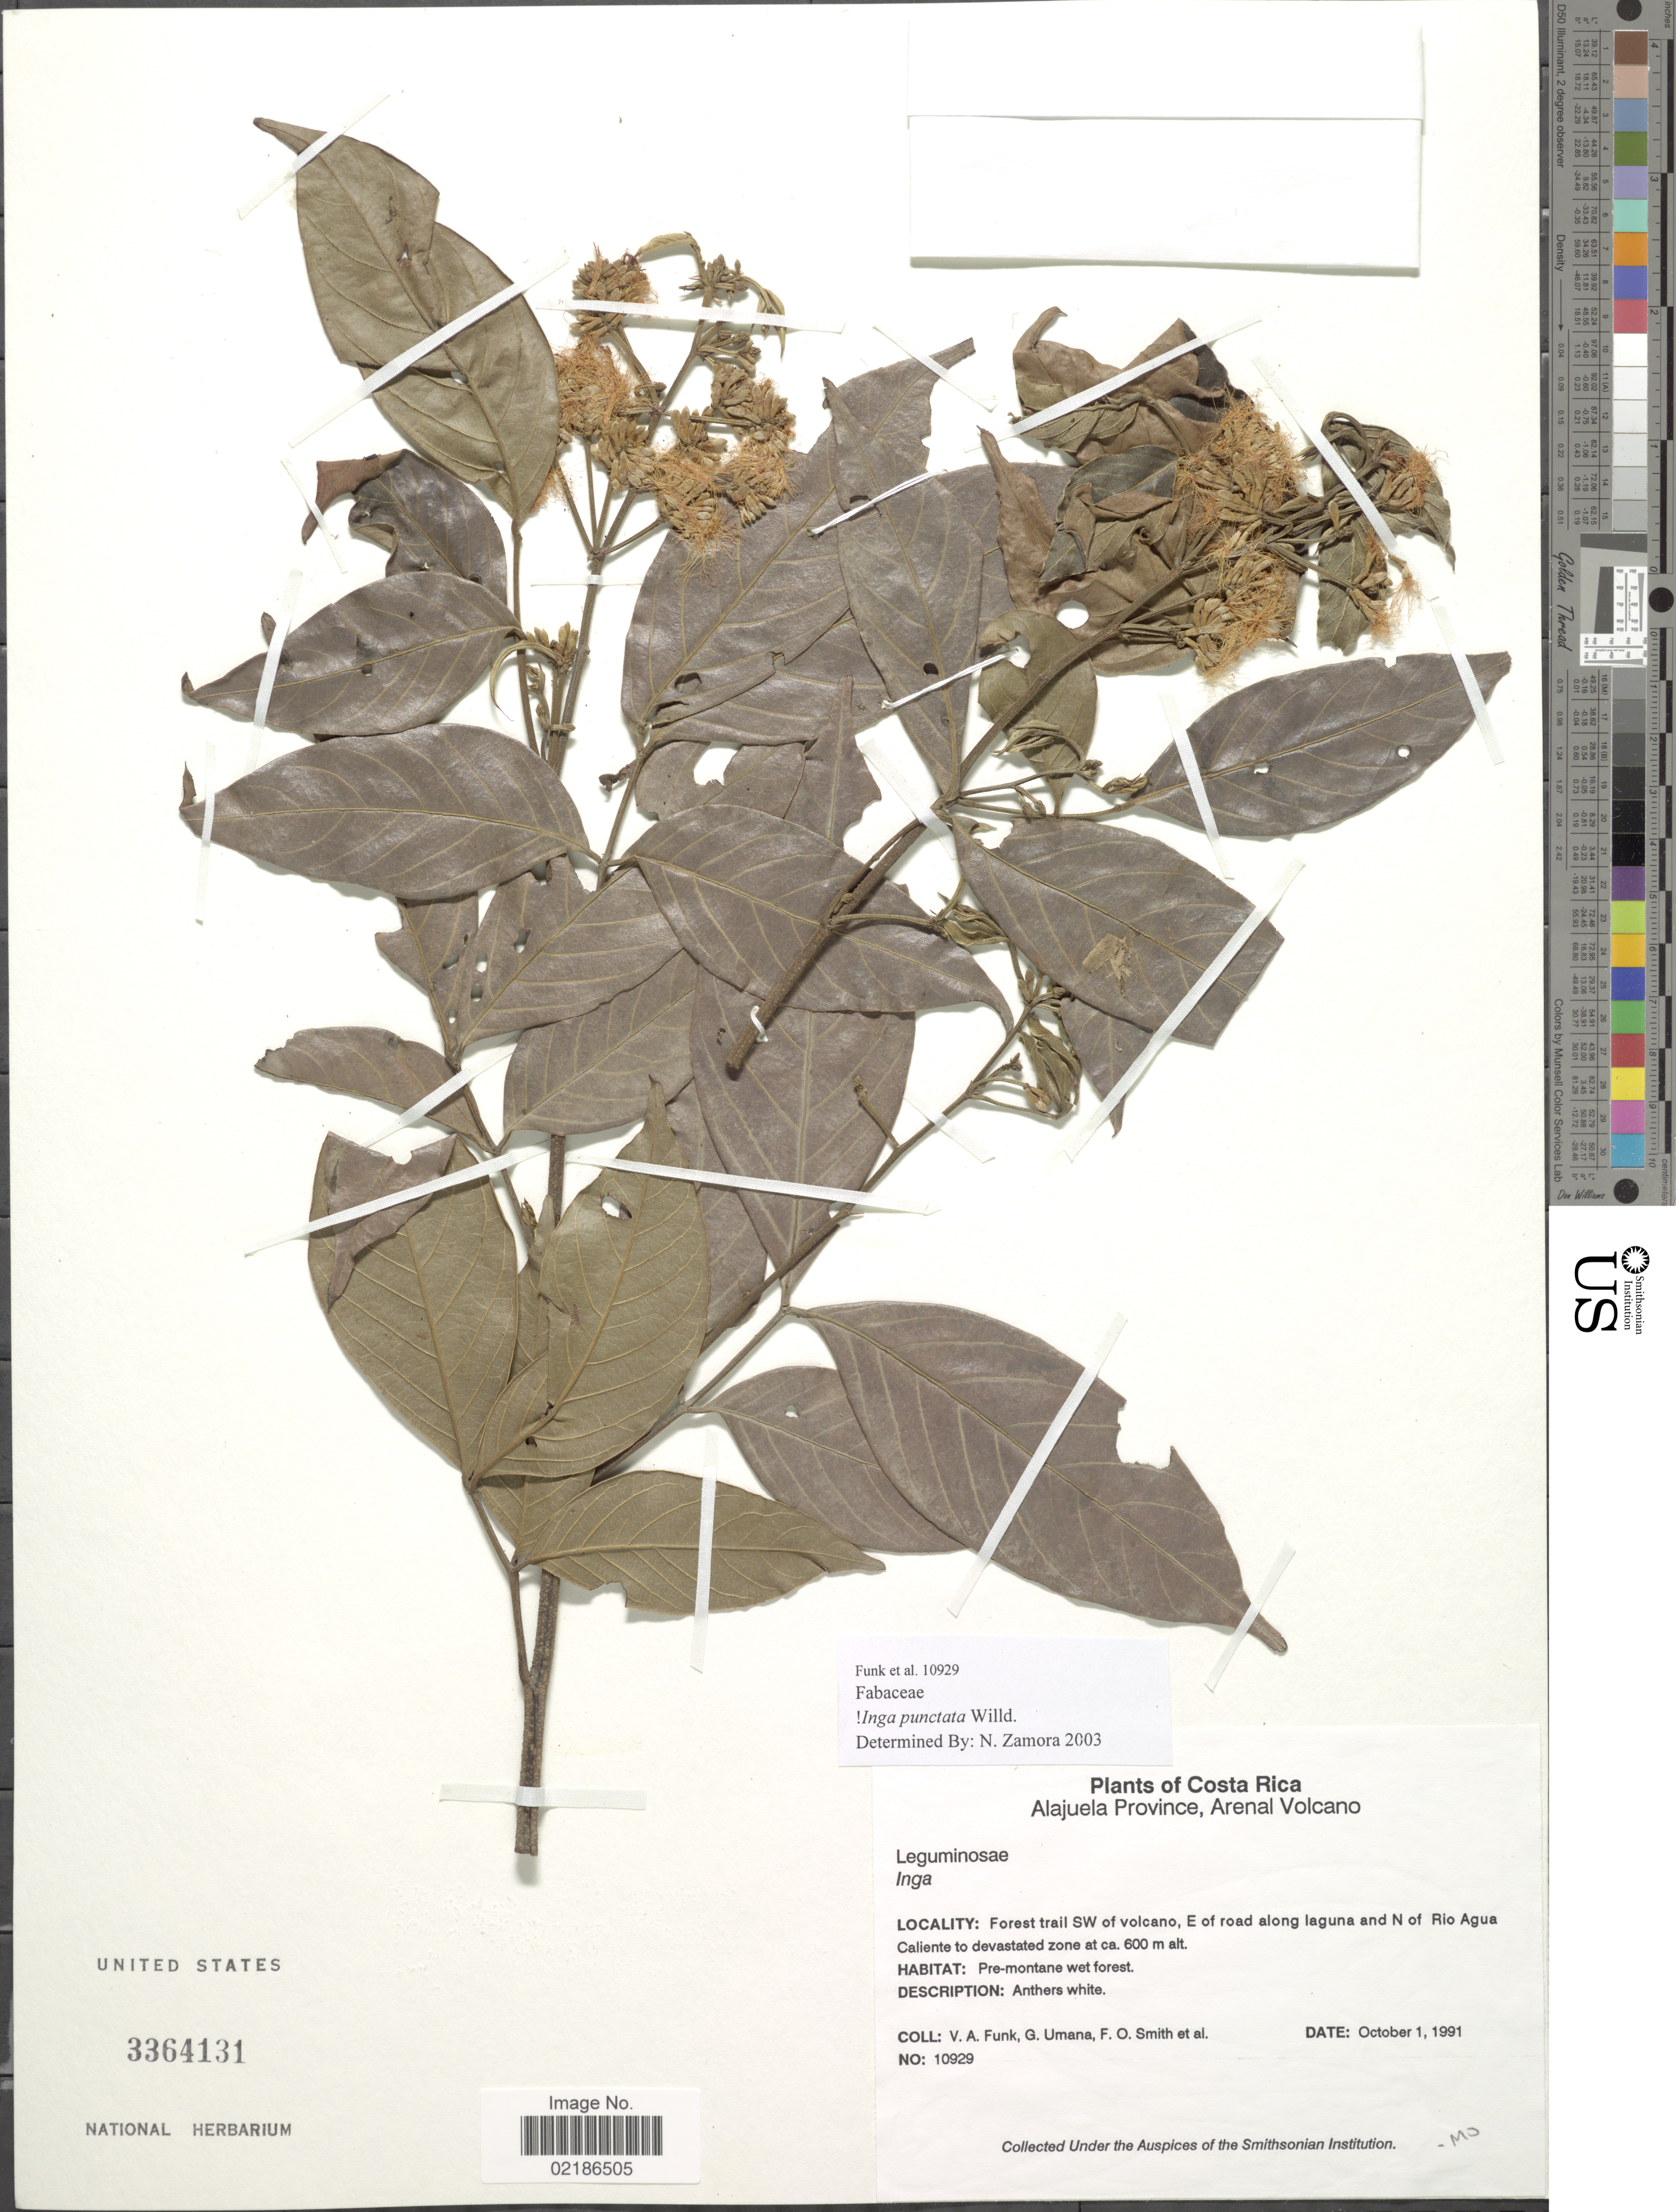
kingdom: Plantae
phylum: Tracheophyta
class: Magnoliopsida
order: Fabales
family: Fabaceae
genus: Inga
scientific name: Inga punctata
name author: Willd.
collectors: V. Funk, G. Umana, F. Smith & et al.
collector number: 10929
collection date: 1991-10-01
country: Costa Rica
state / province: Alajuela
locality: Arenal Volcano, Sw of volcano, E of road along laguna and N of Rio Agua Caliente to devastated zone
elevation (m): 600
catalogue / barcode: US 3364131